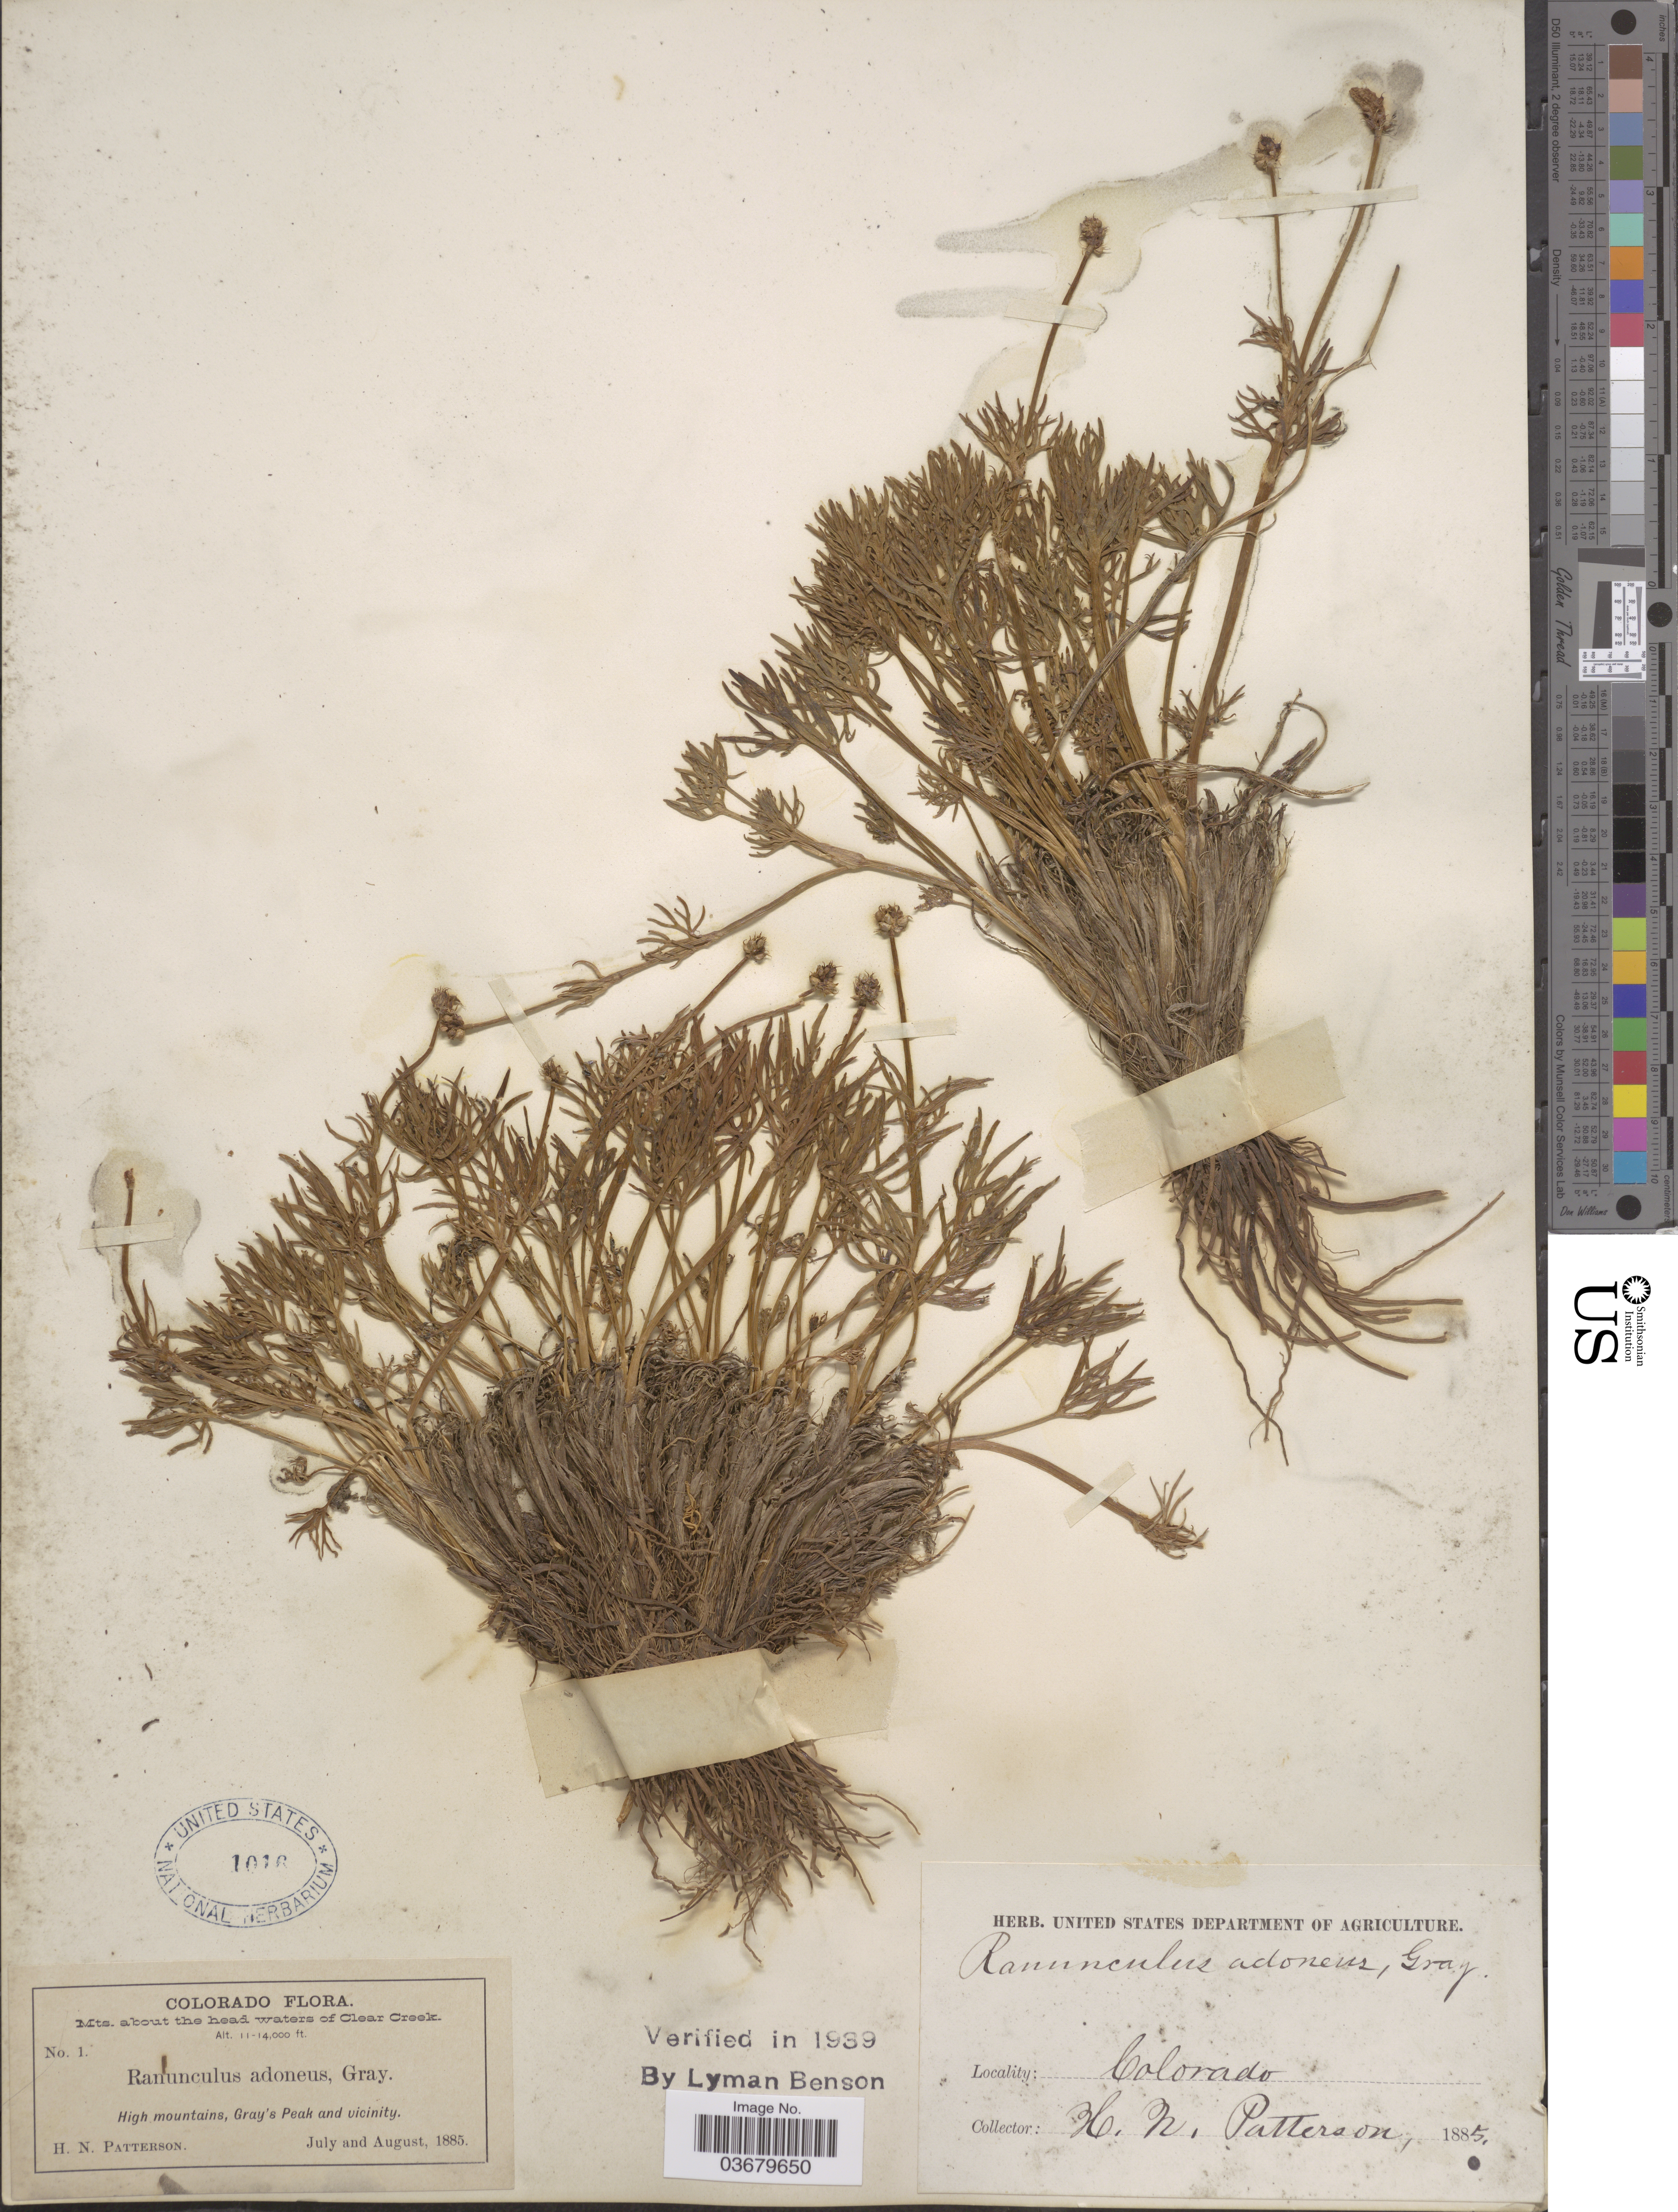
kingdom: Plantae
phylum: Tracheophyta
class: Magnoliopsida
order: Ranunculales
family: Ranunculaceae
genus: Ranunculus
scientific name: Ranunculus adoneus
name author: A. Gray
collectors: H. N. Patterson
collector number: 1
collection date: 1885-07/1885-08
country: United States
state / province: Colorado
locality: Mts. about the head waters of Clear Creek. High mountains, Gray's Peak and vicinity.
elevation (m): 3353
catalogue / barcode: US 1016